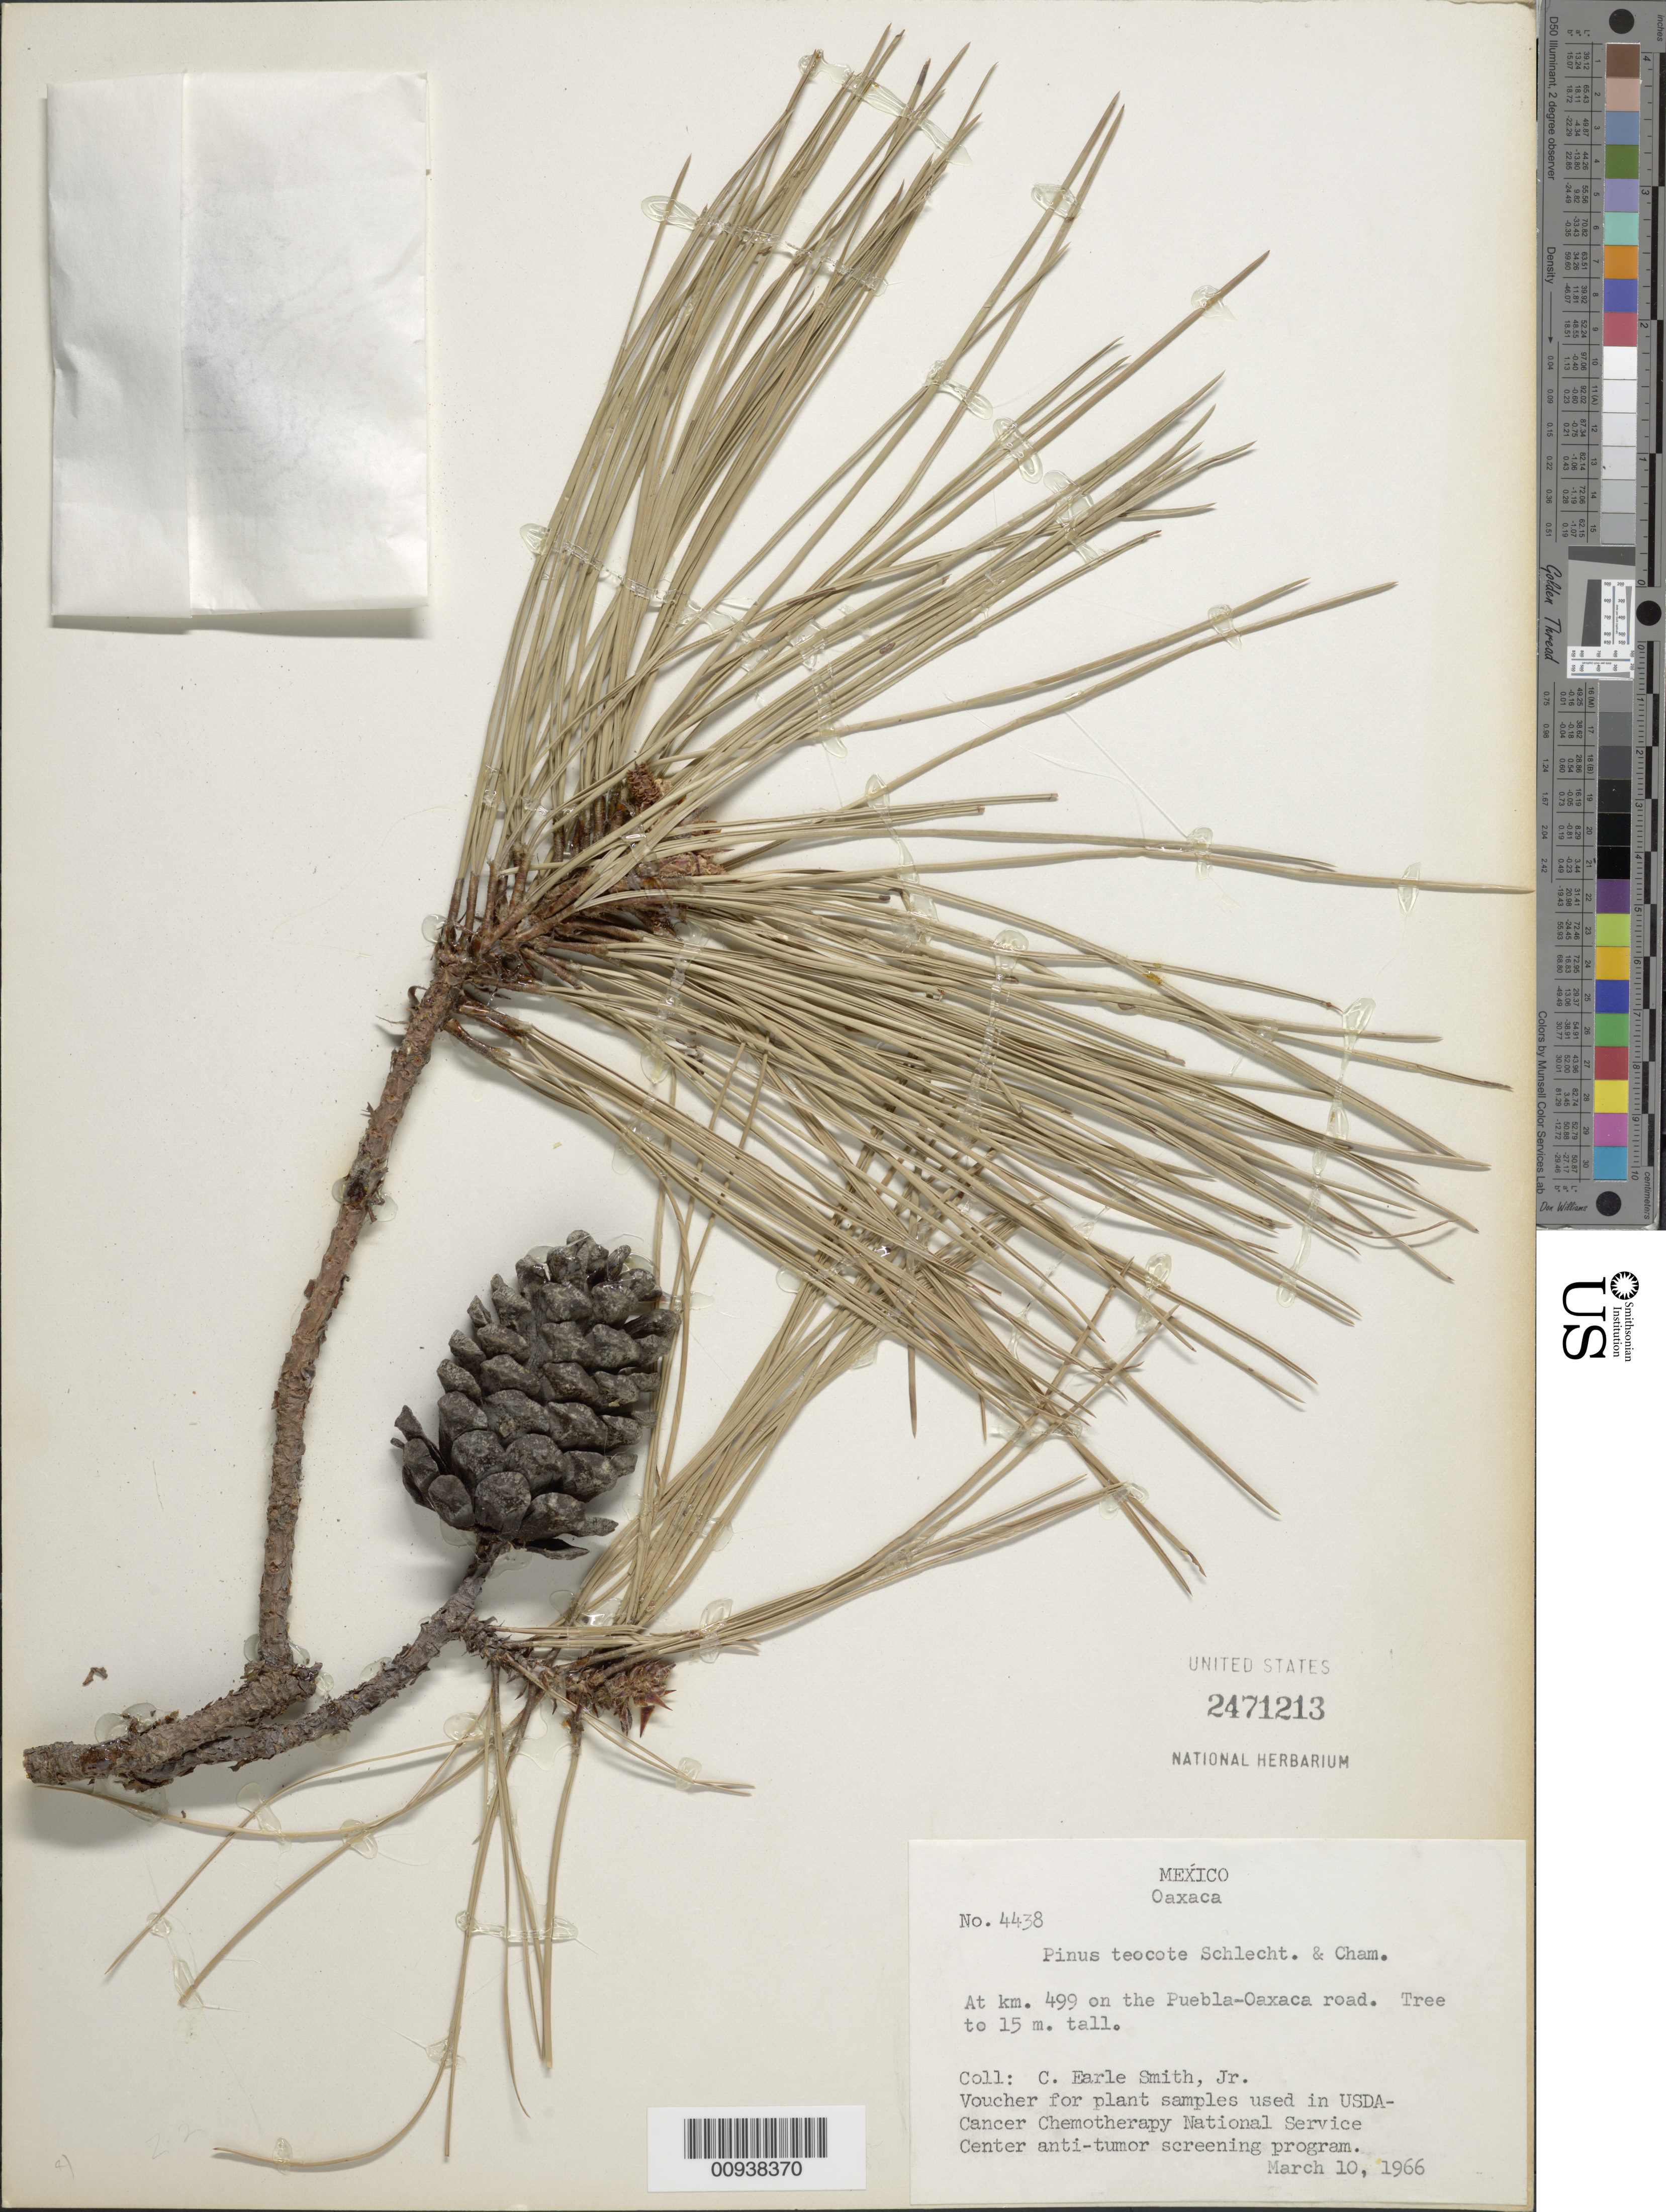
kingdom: Plantae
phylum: Tracheophyta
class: Pinopsida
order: Pinales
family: Pinaceae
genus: Pinus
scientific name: Pinus teocote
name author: Schltdl. & Cham.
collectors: C. E. Smith Jr.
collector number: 4438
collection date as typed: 10 Mar 1966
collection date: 1966-03-10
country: Mexico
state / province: Oaxaca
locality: At km. 499 on the Puebla-Oaxaca road.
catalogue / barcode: US 2471213